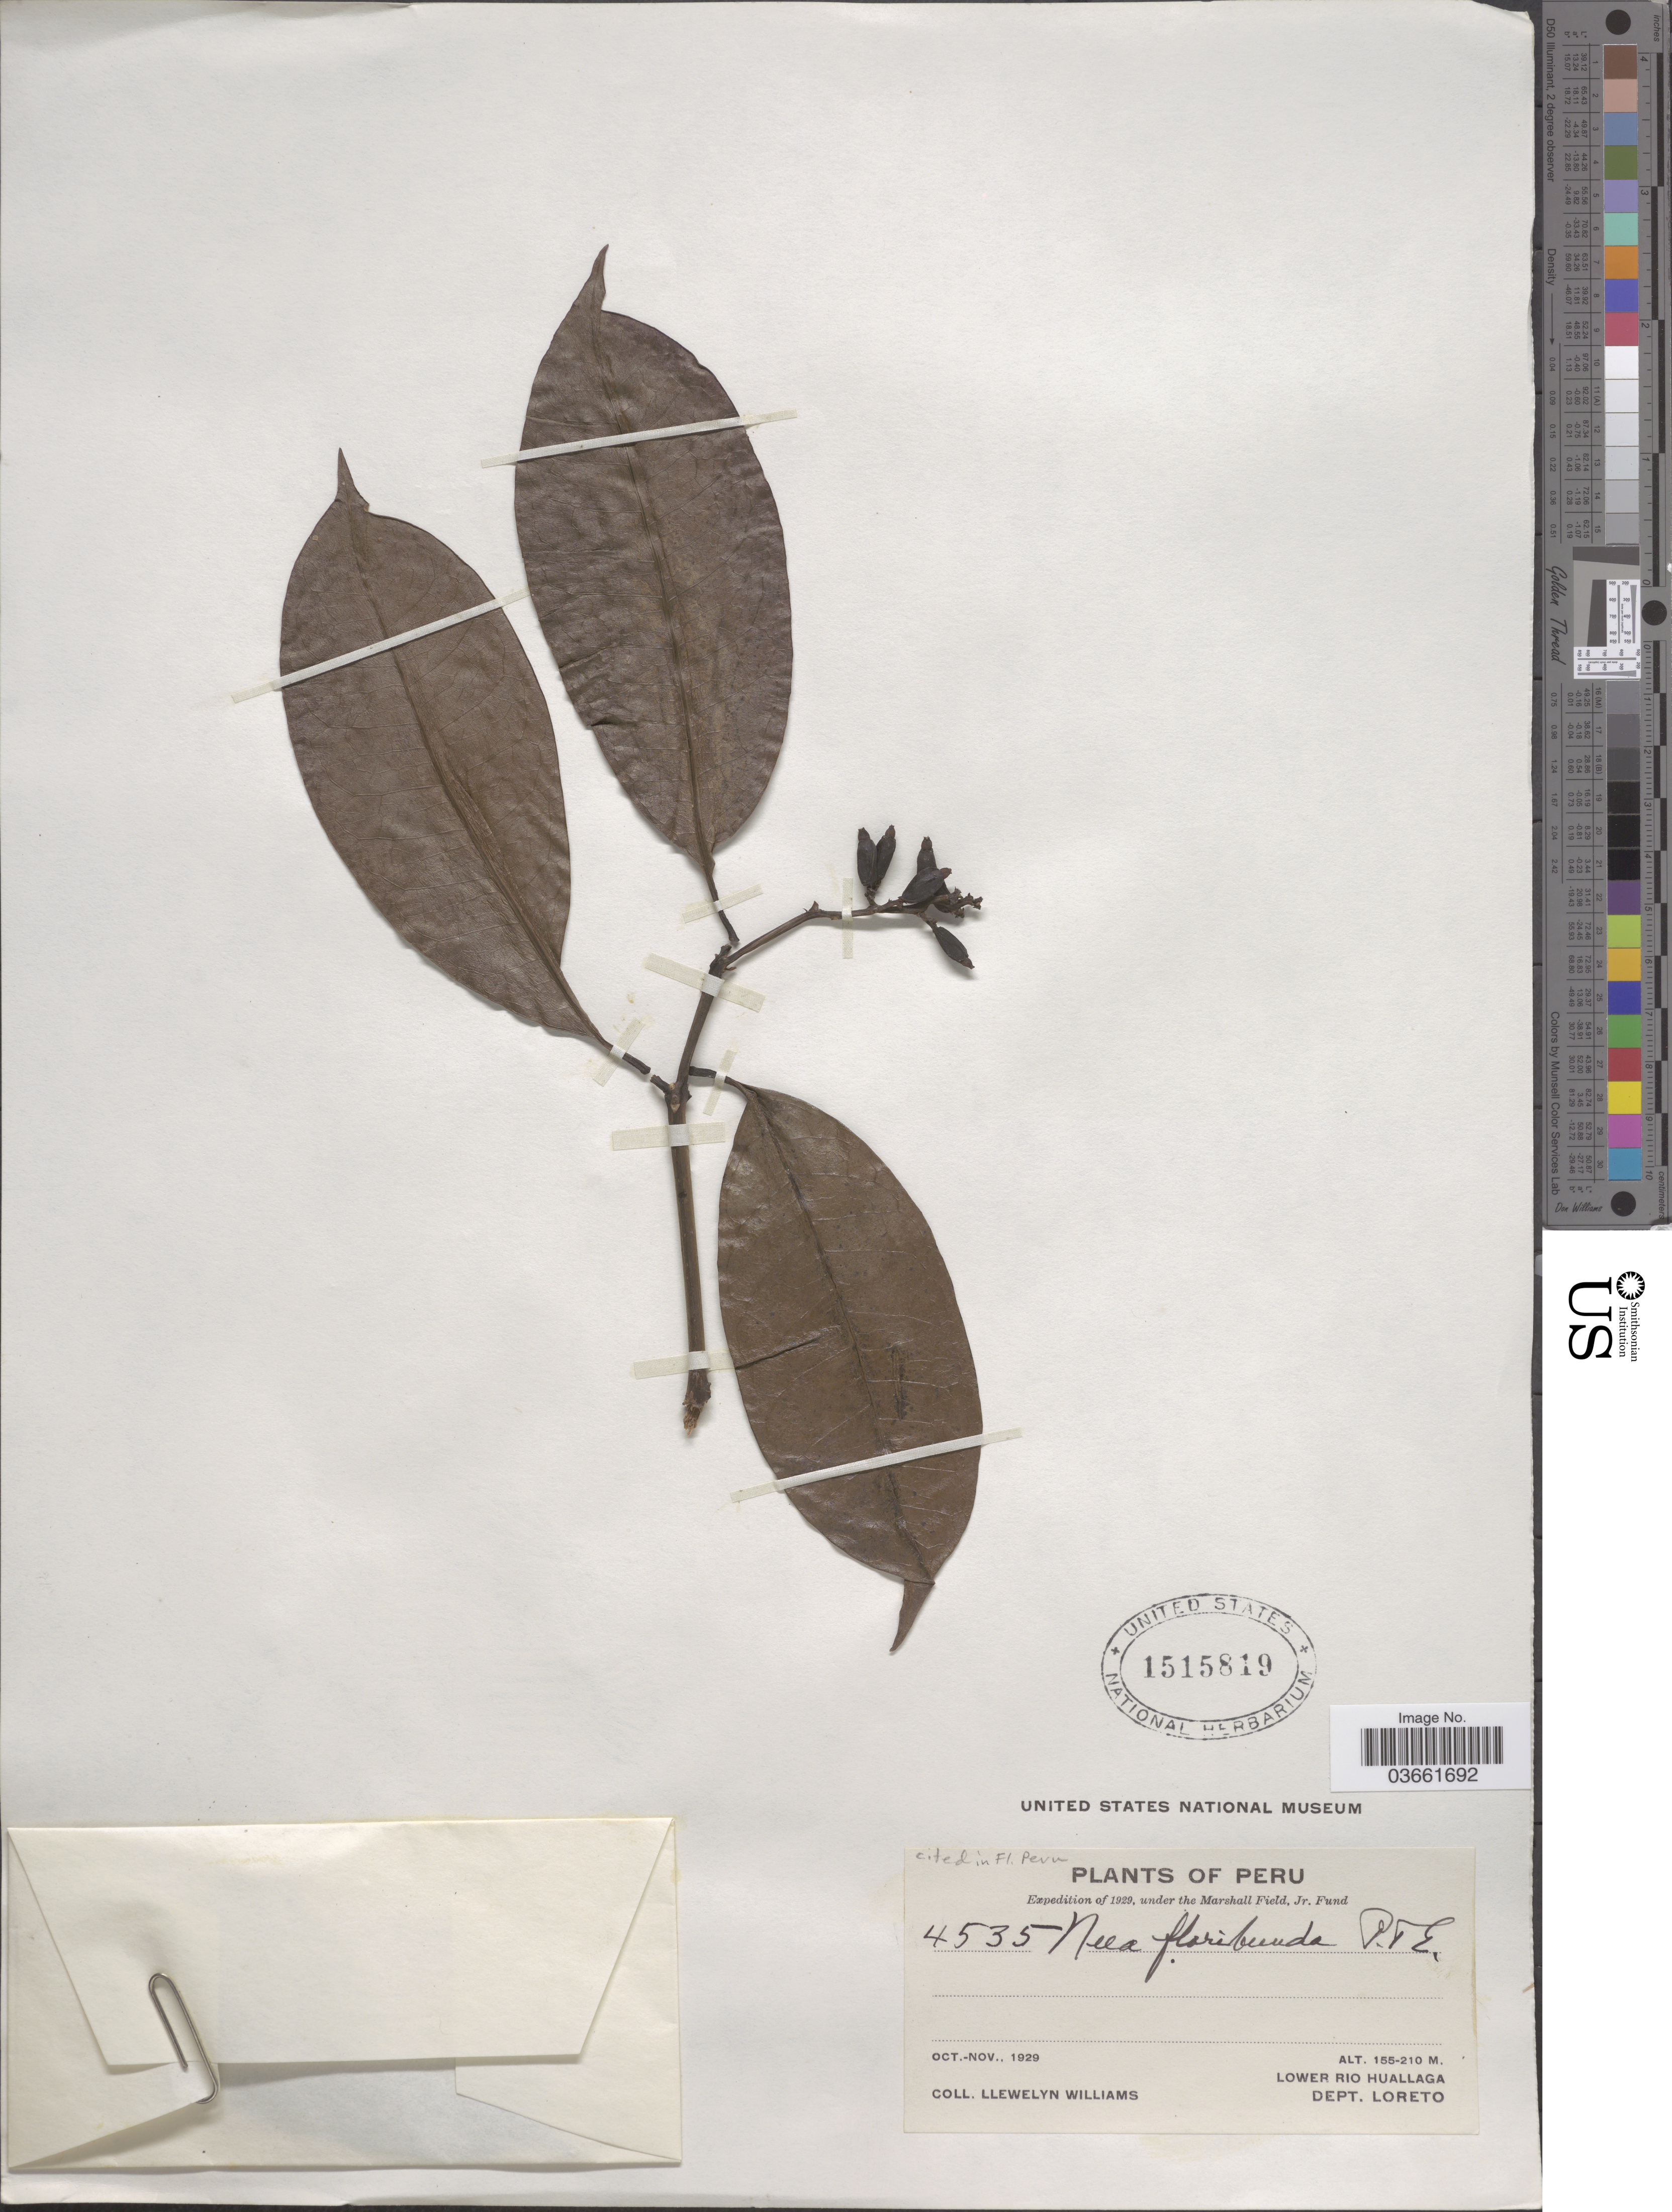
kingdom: Plantae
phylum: Tracheophyta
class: Magnoliopsida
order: Caryophyllales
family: Nyctaginaceae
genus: Neea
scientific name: Neea floribunda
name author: Poepp. & Endl.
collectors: Ll. Williams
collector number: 4535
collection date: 1929-10/1929-11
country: Peru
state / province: Loreto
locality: Lower Rio Huallaga, Dept. Loreto.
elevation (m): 155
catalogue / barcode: US 1515819